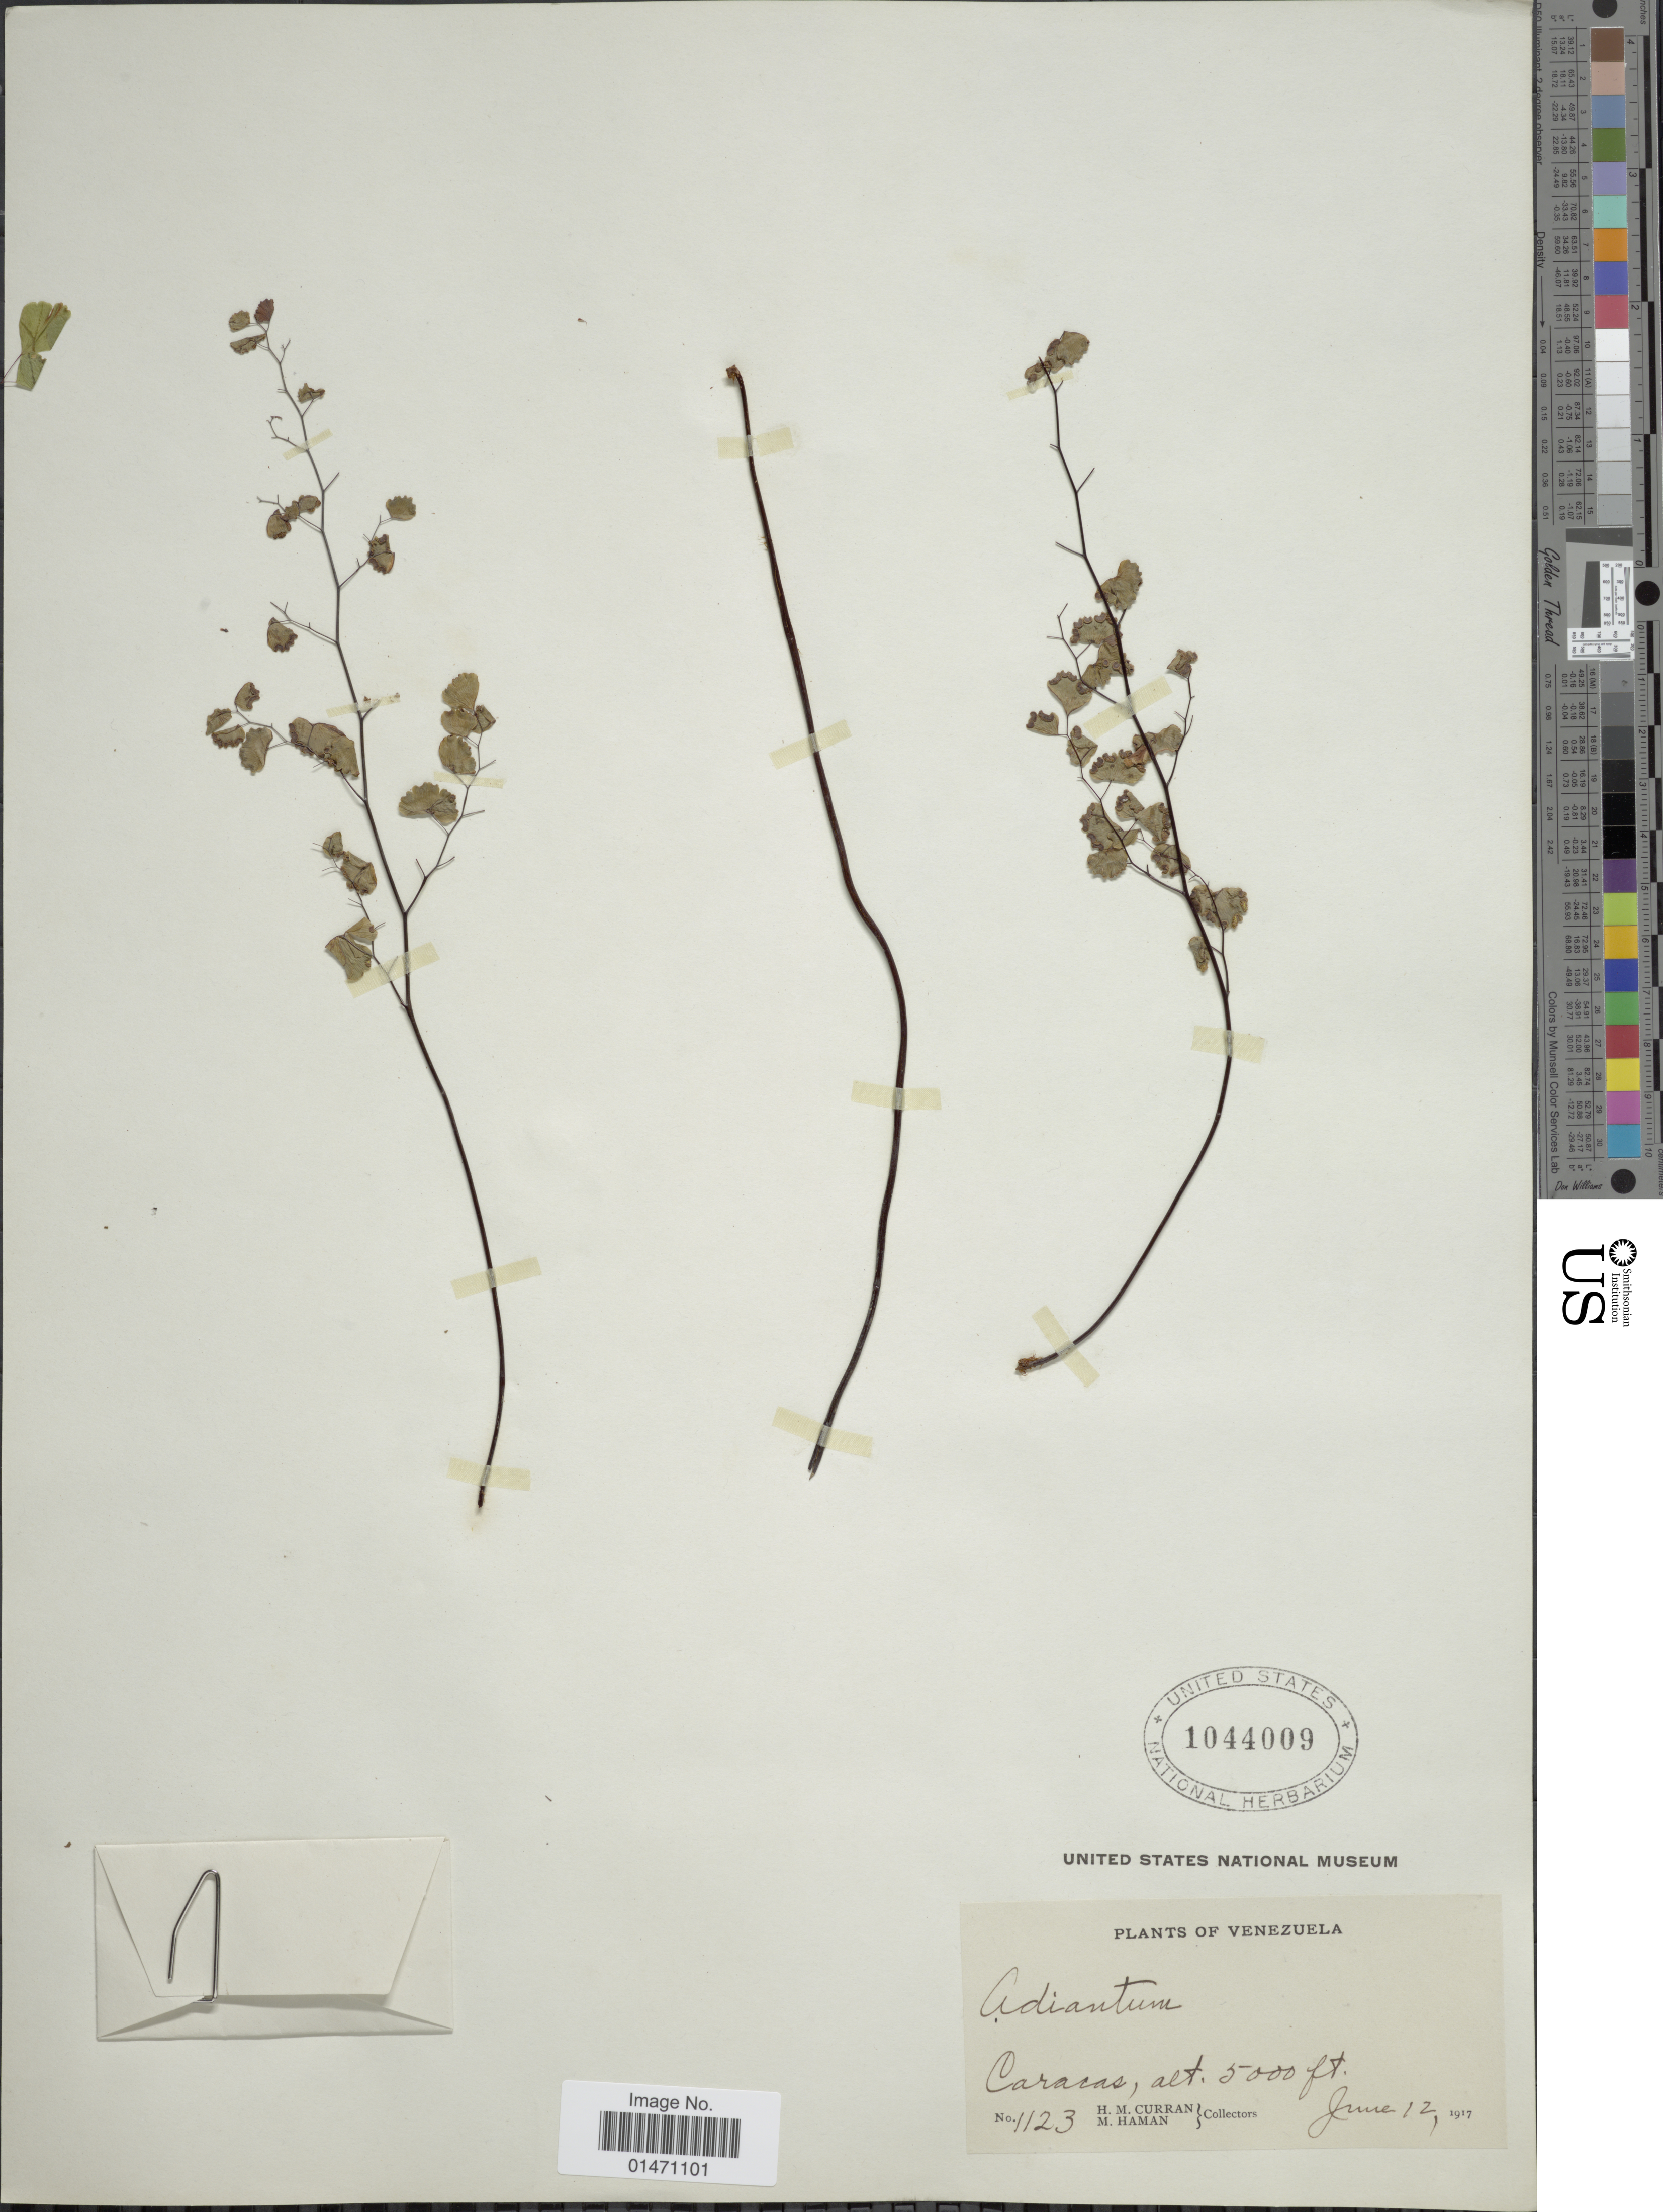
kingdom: Plantae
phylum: Tracheophyta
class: Polypodiopsida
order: Polypodiales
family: Pteridaceae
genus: Adiantum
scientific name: Adiantum poiretii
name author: Wikstr.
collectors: H. M. Curran & M. Haman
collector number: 1123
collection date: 1917-06-12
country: Venezuela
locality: Plants of Venezuela, Caracas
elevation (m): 1524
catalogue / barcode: US 1044009